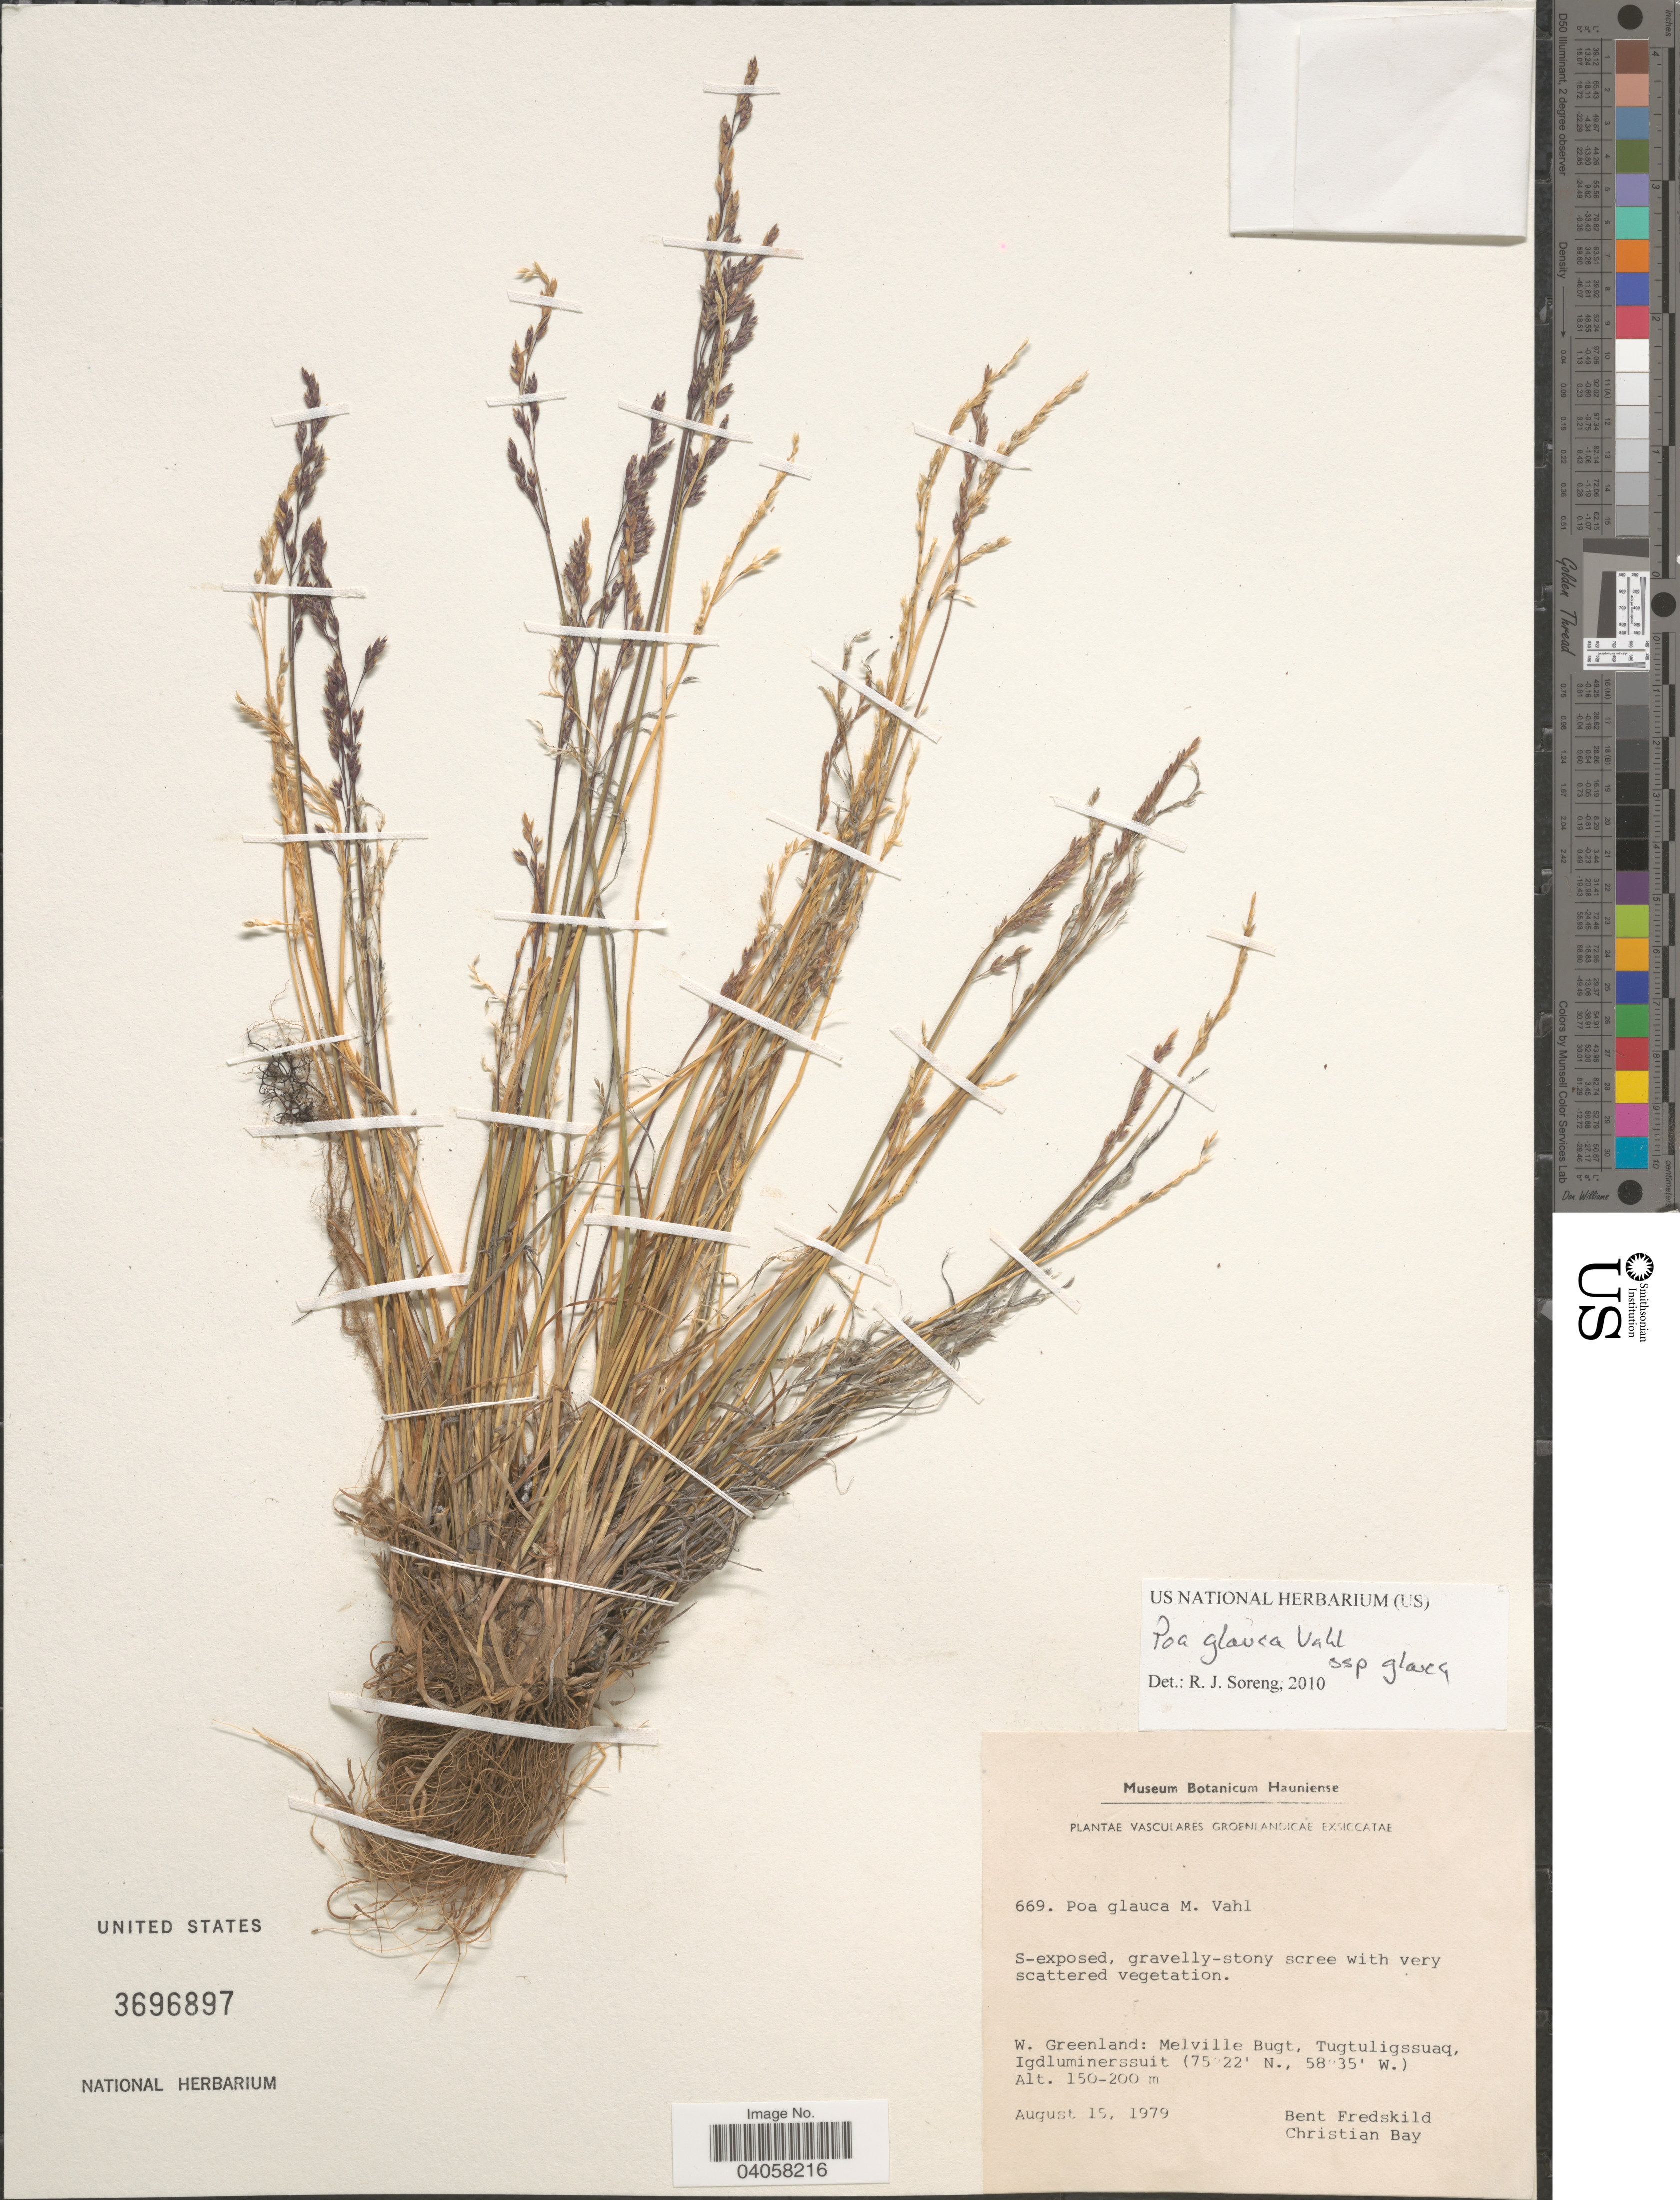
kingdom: Plantae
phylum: Tracheophyta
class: Liliopsida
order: Poales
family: Poaceae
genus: Poa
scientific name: Poa glauca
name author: Vahl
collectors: B. Fredskild & C. Bay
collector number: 669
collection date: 1979-08-15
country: Greenland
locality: Groenlandicae. S-exposed. W. Greenland: Melville Bugt, Tugtuliqssuaq, Igdluminerssuit.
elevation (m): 150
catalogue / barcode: US 3696897